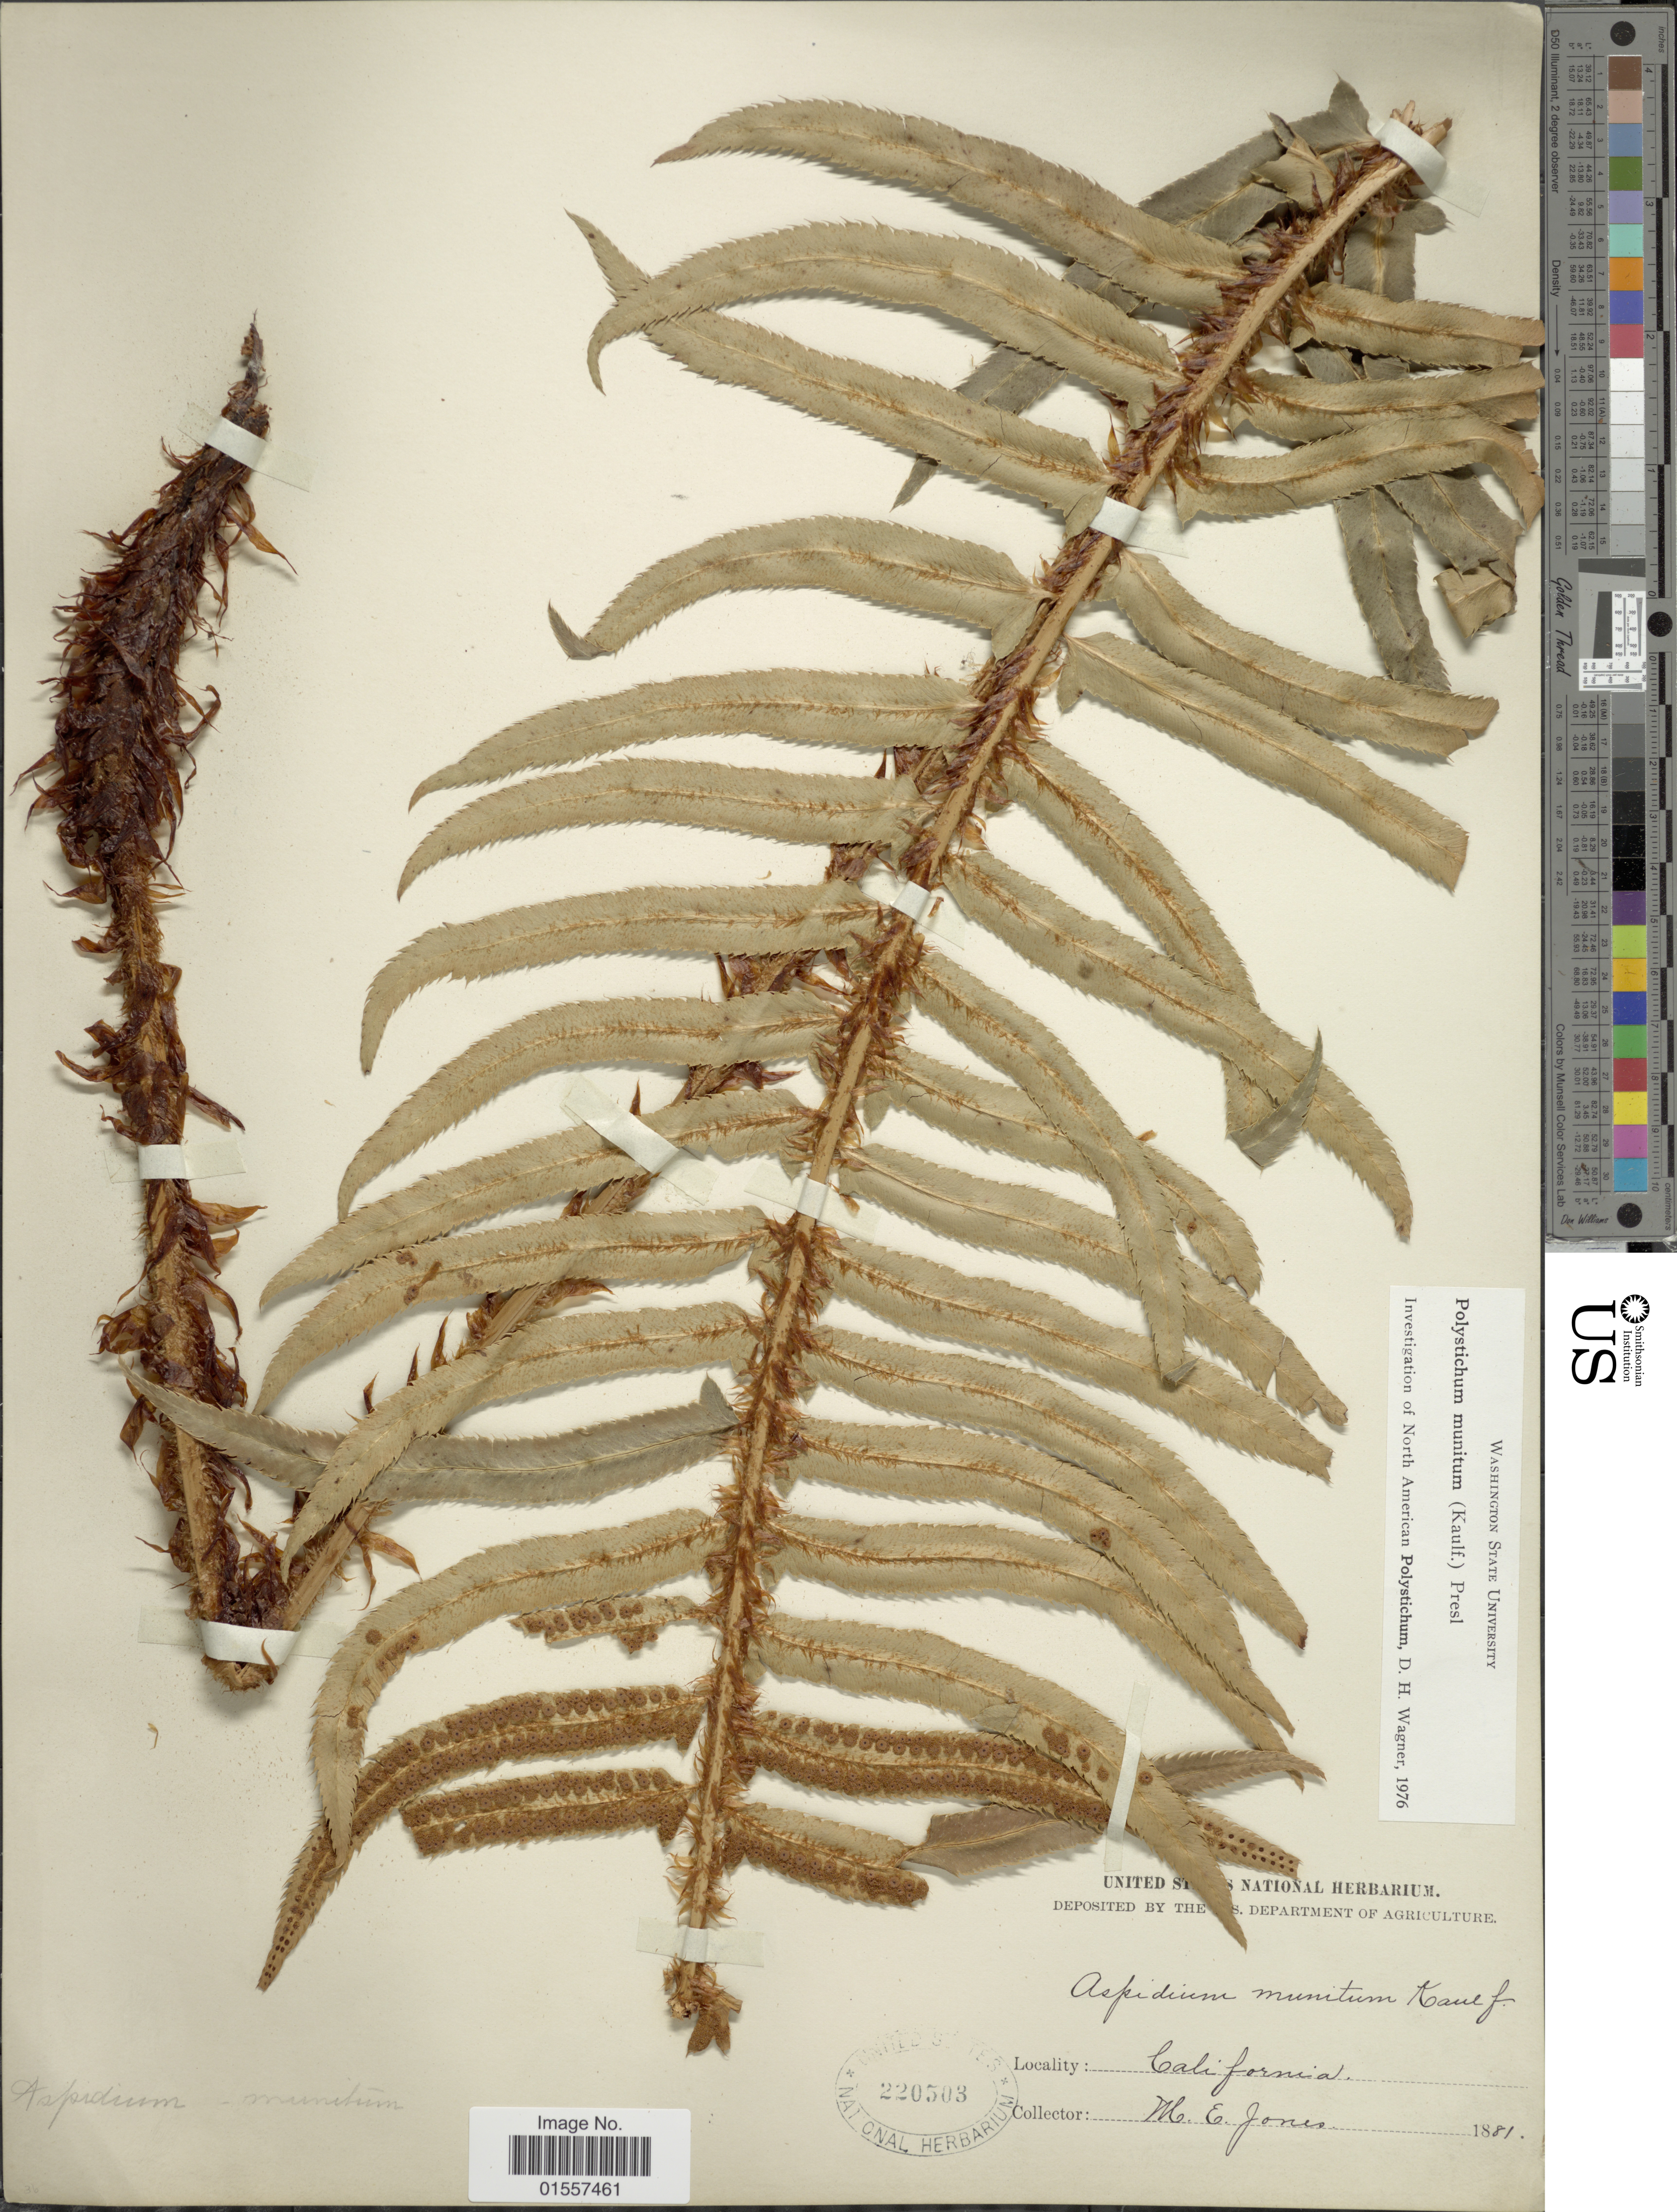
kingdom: Plantae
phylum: Tracheophyta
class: Polypodiopsida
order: Polypodiales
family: Dryopteridaceae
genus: Polystichum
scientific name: Polystichum munitum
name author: (Kaulf.) C. Presl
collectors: M. E. Jones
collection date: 1881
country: United States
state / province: California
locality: California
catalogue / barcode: US 220503